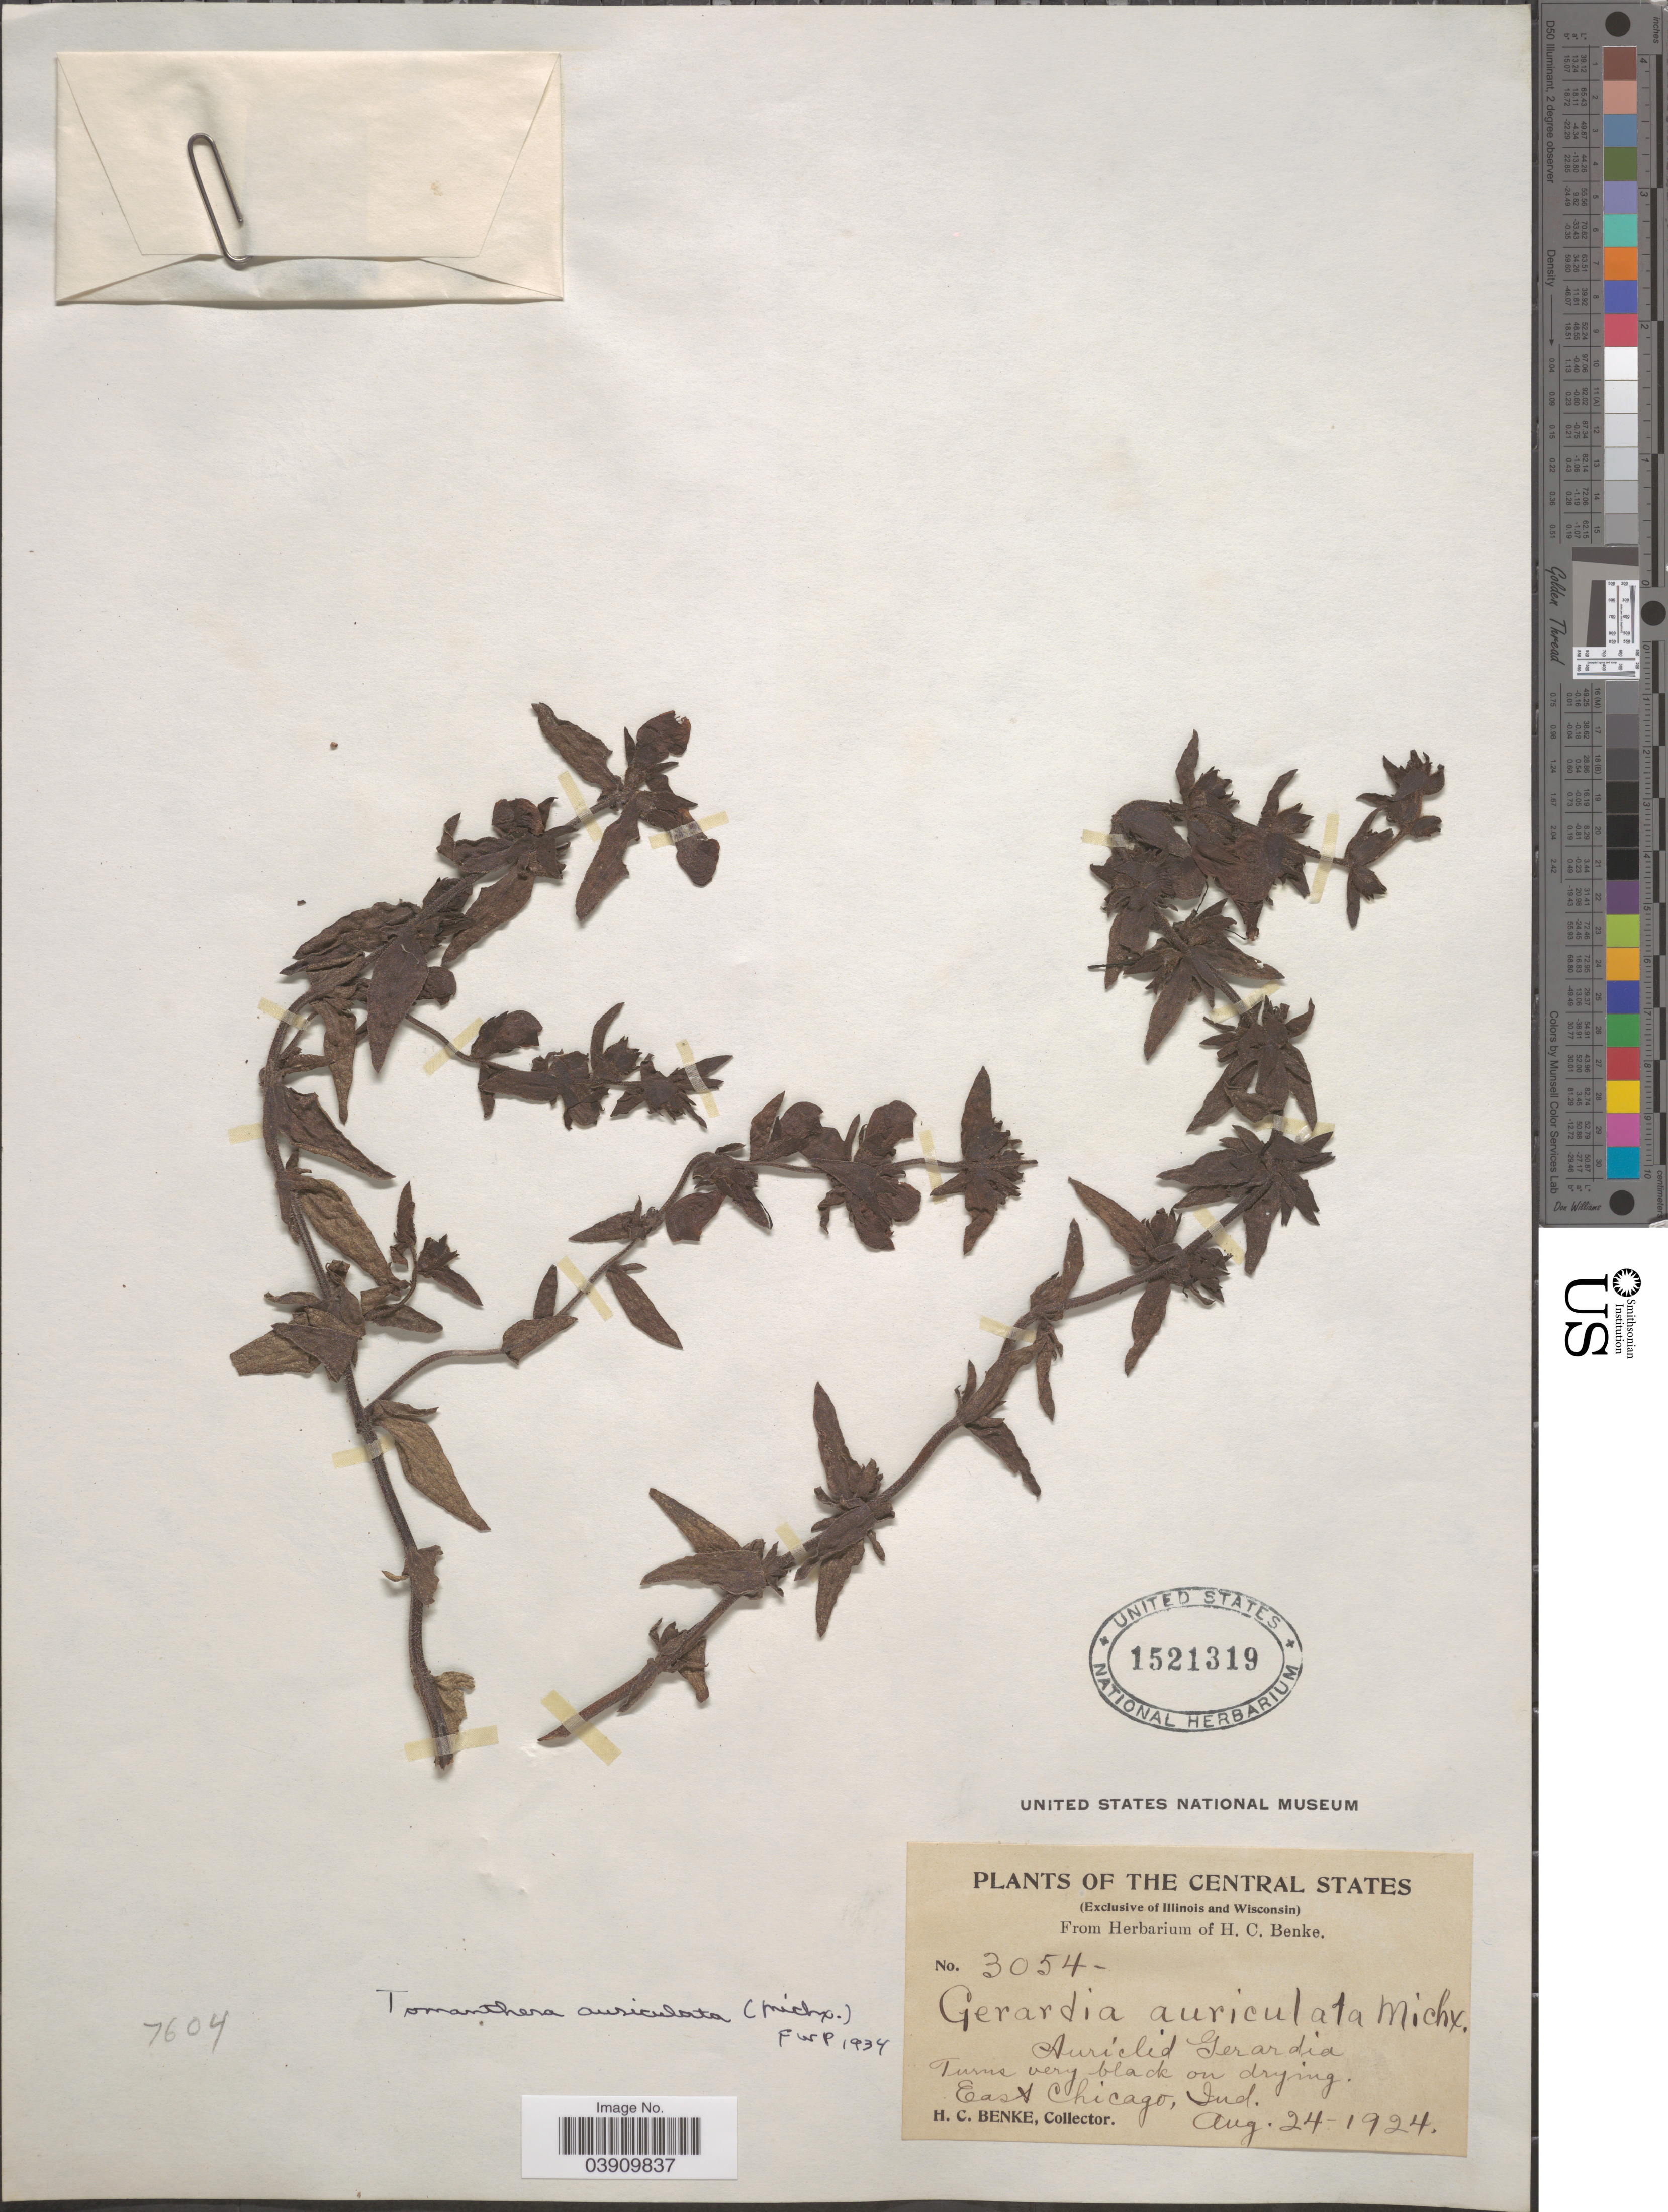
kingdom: Plantae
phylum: Tracheophyta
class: Magnoliopsida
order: Lamiales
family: Orobanchaceae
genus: Tomanthera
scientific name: Tomanthera auriculata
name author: (Michx.) Raf.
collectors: H. Benke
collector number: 3054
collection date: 1924-08-24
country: United States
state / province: Indiana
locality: The Central States. East Chicago.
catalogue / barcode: US 1521319